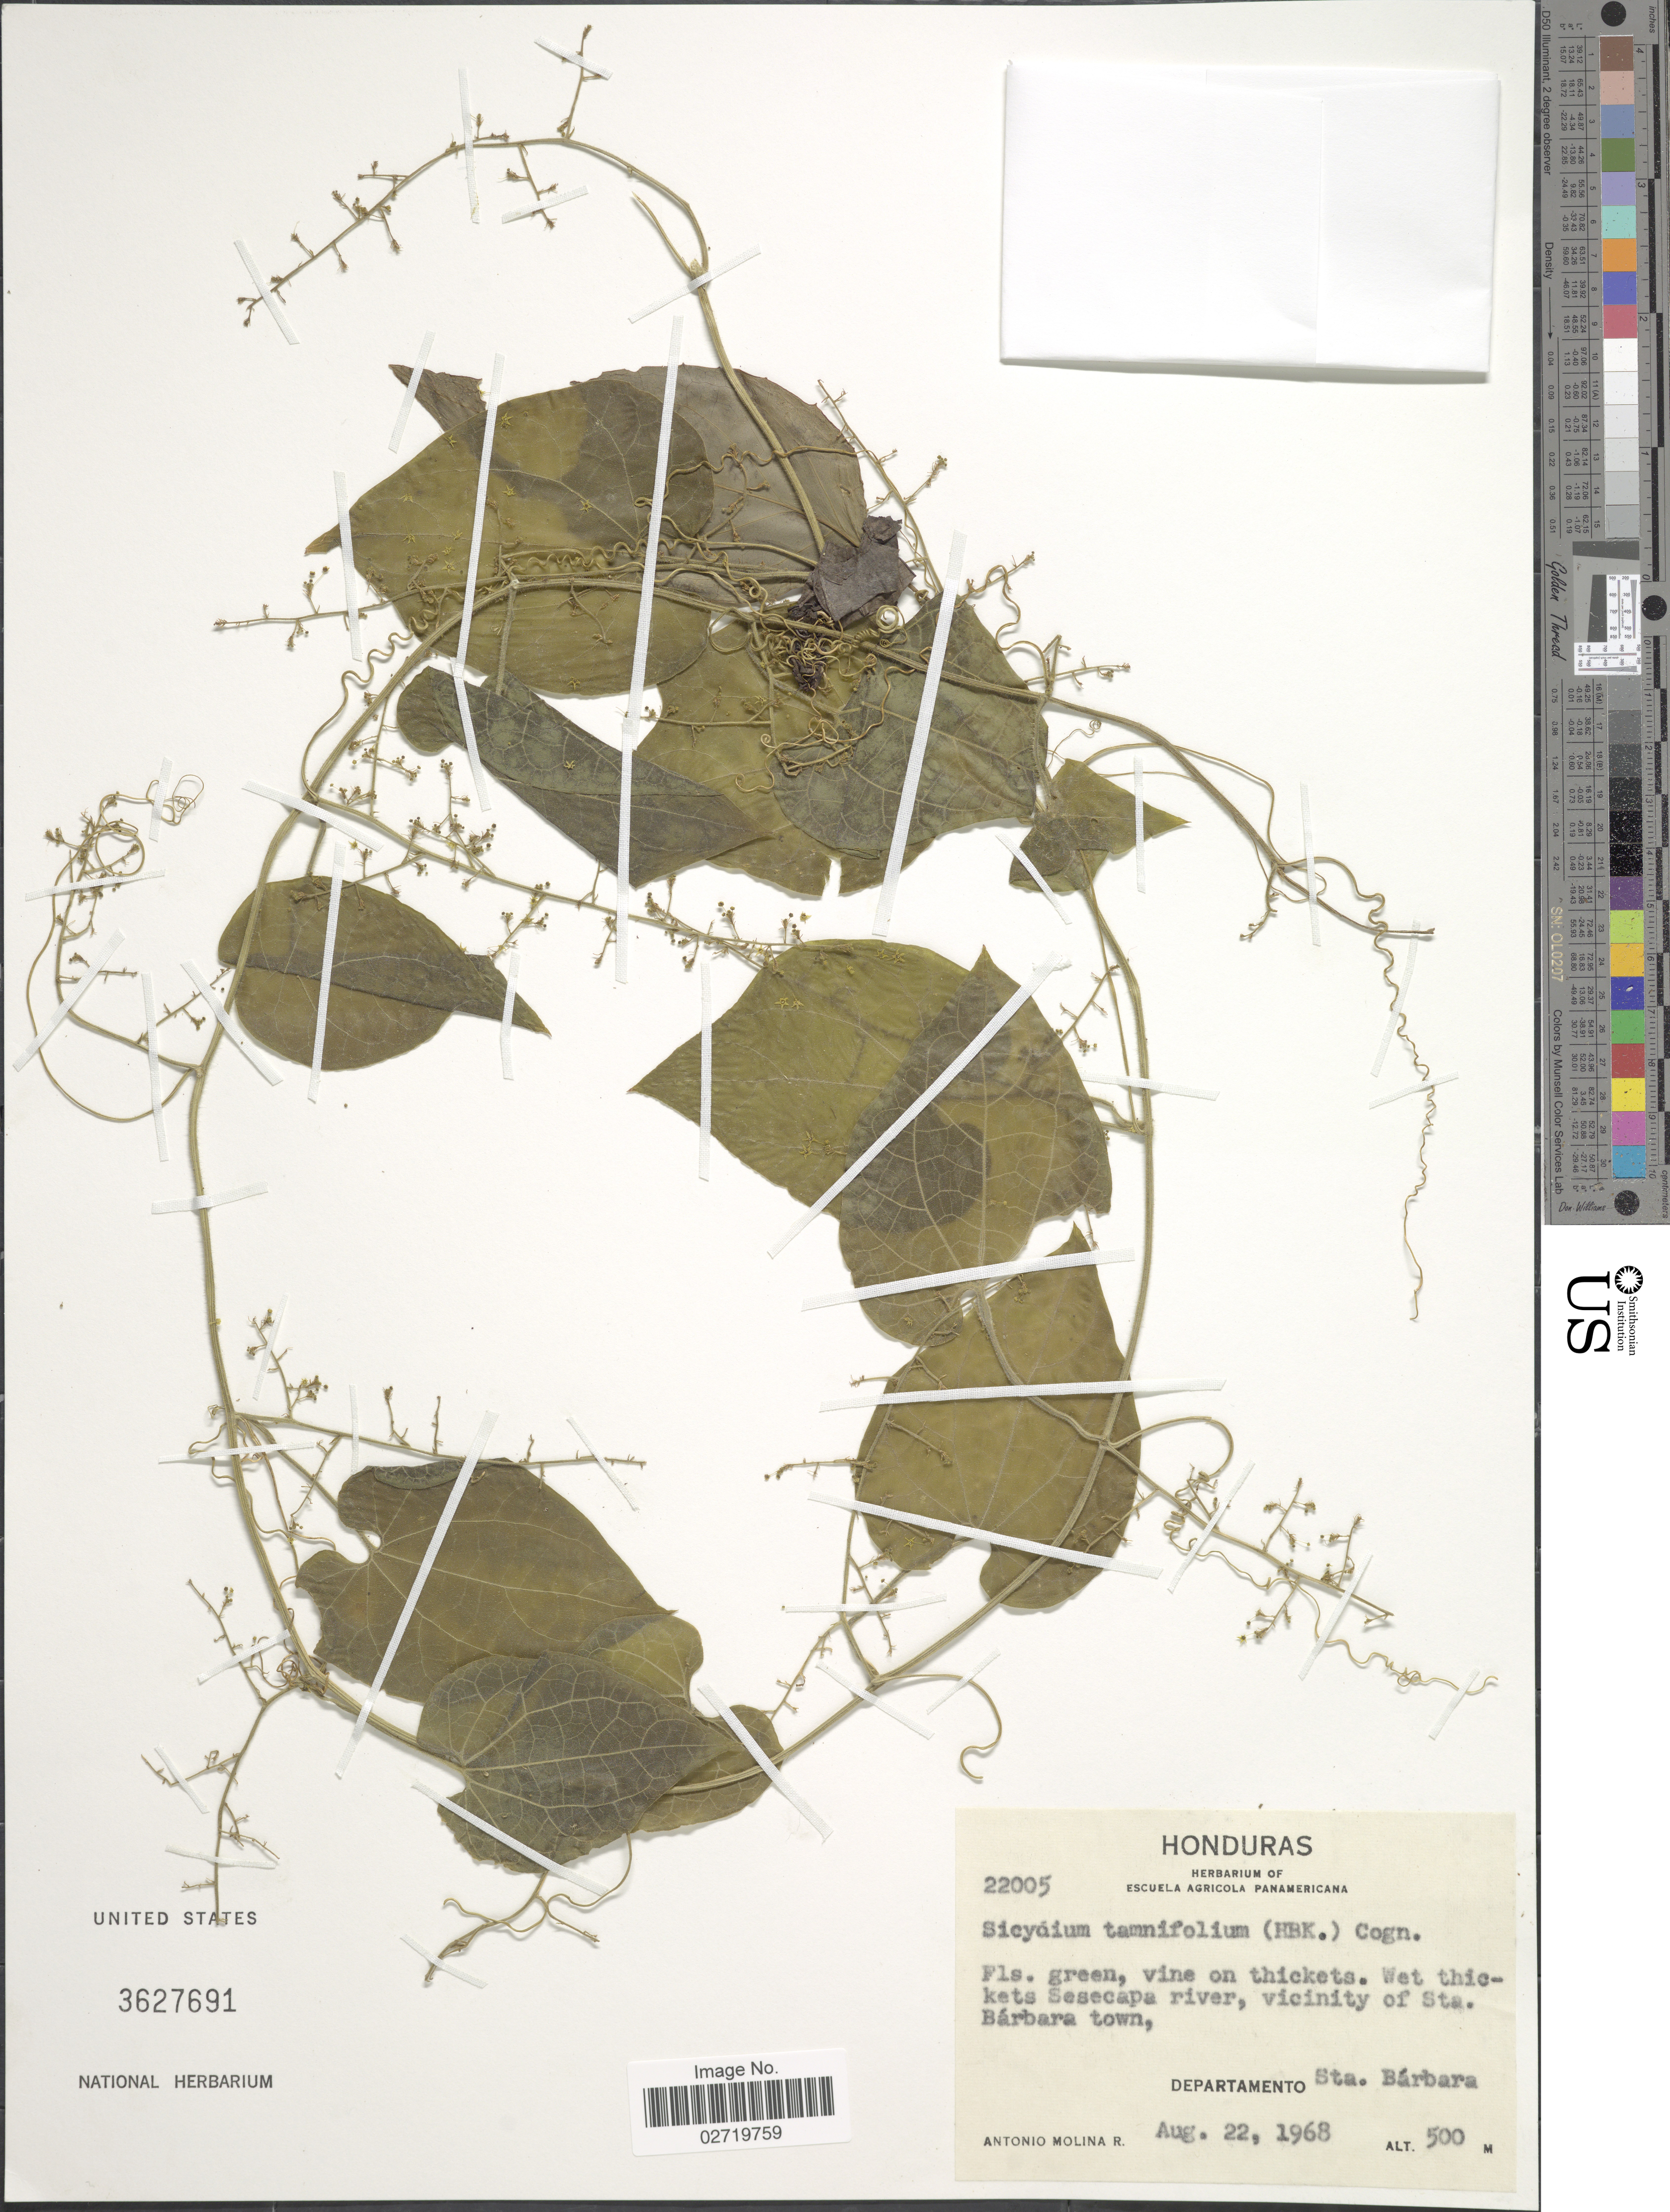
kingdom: Plantae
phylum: Tracheophyta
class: Magnoliopsida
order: Cucurbitales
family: Cucurbitaceae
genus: Sicydium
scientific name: Sicydium tamnifolium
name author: (Kunth) Cogn.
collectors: A. Molina R.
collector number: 22005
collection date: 1968-08-22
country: Honduras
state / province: Santa Bárbara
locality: Wet thickets Sesecapa river, vicinity of Sta. Bárbara town, Departamento Sta. Bárbara.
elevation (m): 500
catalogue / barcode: US 3627691